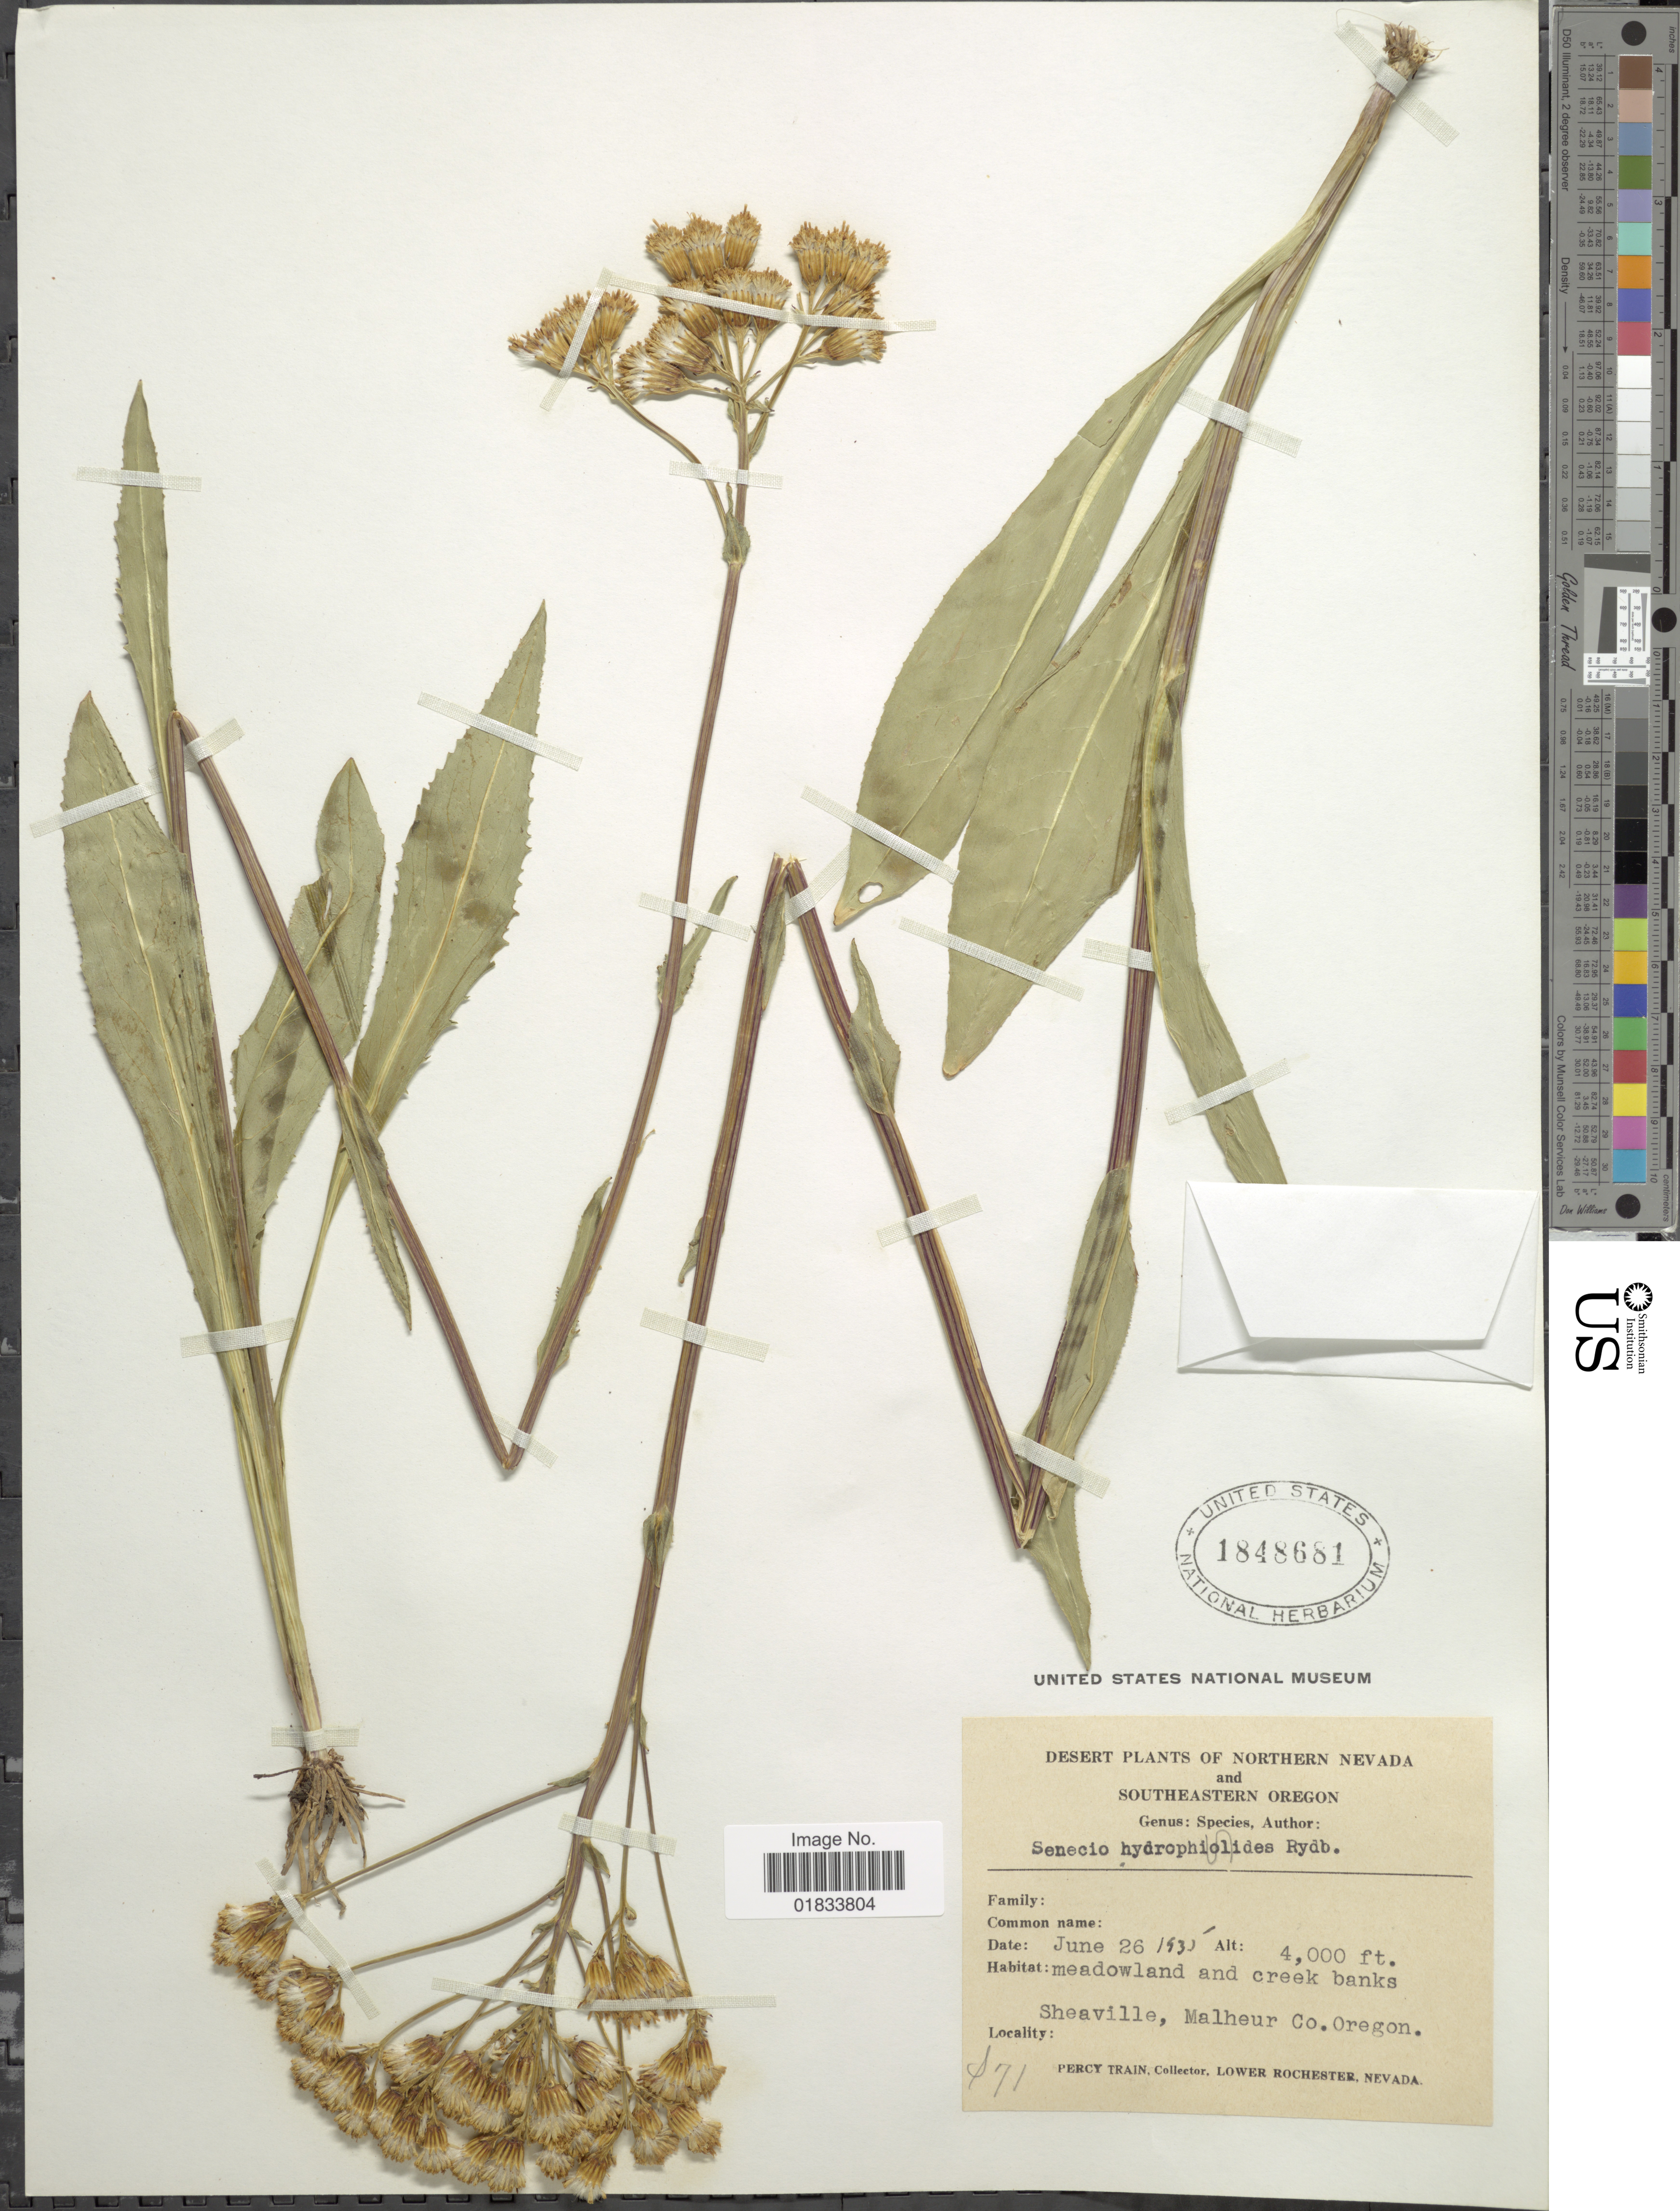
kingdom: Plantae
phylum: Tracheophyta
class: Magnoliopsida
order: Asterales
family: Asteraceae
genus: Senecio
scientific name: Senecio hydrophiloides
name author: Rydb.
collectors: P. Train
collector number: D71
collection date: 1930-06-26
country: United States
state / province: Oregon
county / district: Malheur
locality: Northern Nevada and Southeastern Oregon, Sheaville, Malheur Co.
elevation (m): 1219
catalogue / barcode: US 1848681